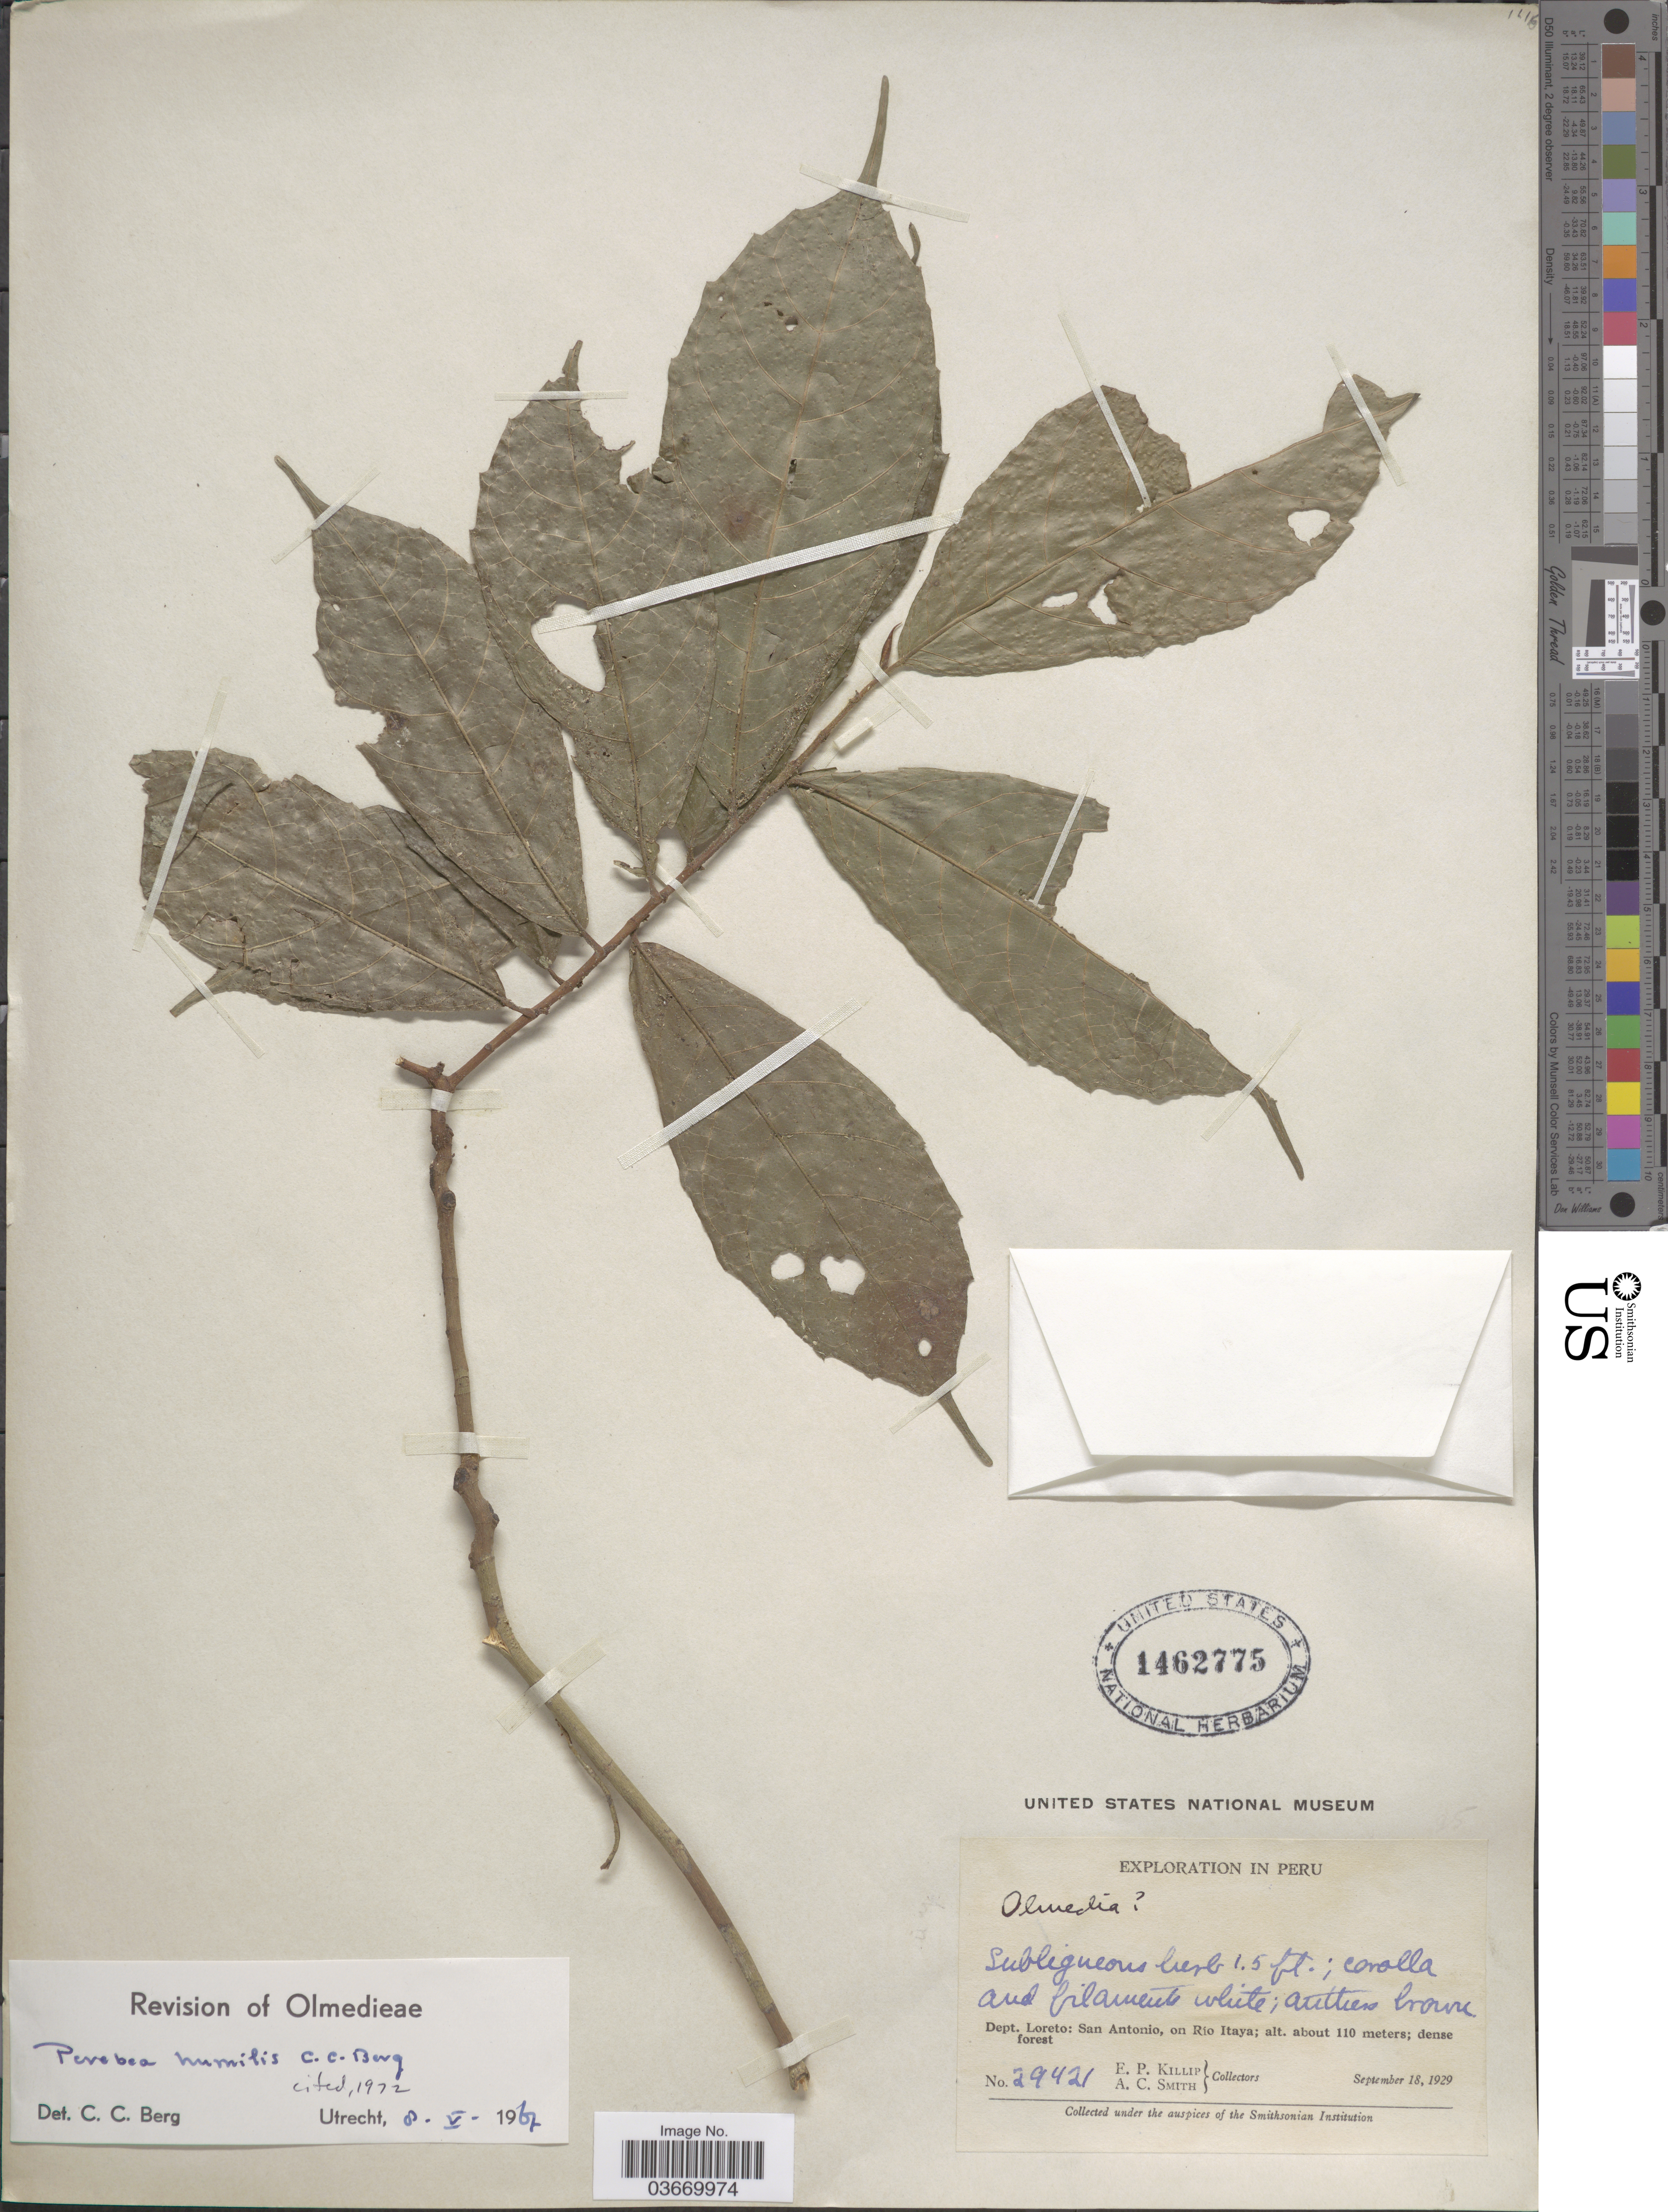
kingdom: Plantae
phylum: Tracheophyta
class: Magnoliopsida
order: Rosales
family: Moraceae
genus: Perebea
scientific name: Perebea humilis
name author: C.C. Berg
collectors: E. P. Killip & A. C. Smith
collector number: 29421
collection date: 1929-09-18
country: Peru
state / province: Loreto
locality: Dept. Loreto: San Antonio, on Rio Itaya.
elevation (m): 110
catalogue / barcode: US 1462775